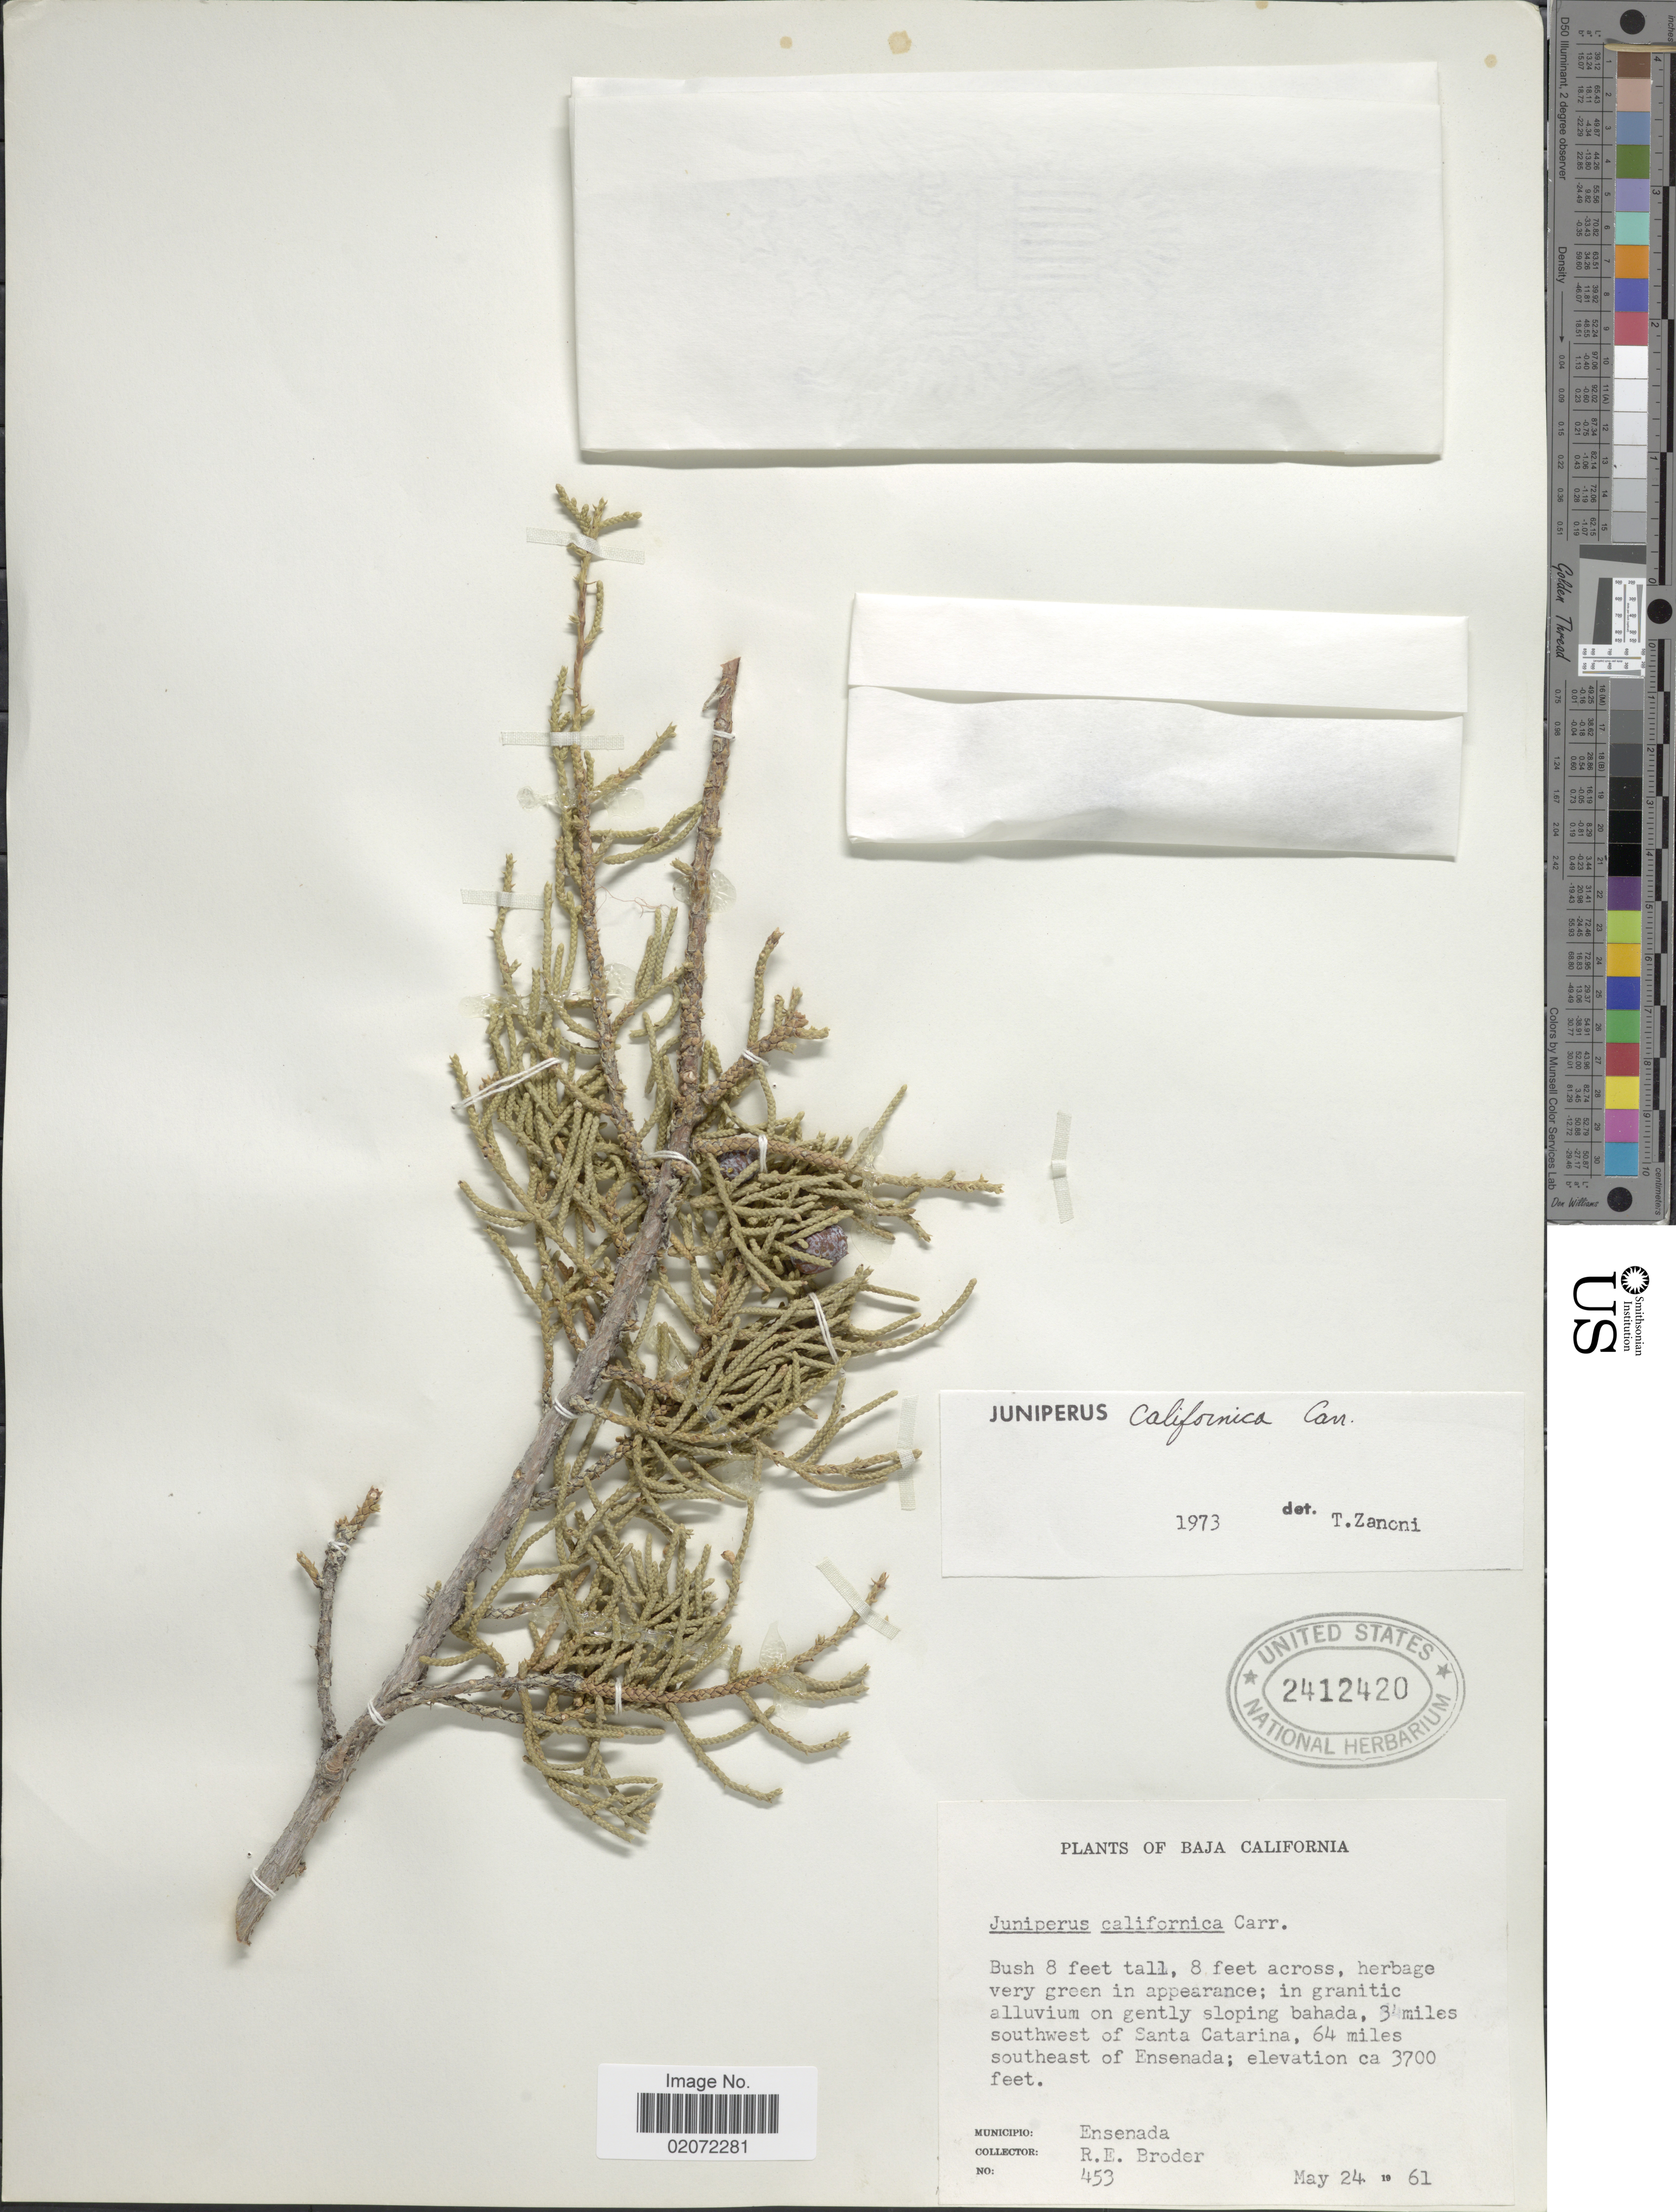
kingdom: Plantae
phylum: Tracheophyta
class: Pinopsida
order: Pinales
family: Cupressaceae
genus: Juniperus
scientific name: Juniperus californica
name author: Carrière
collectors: R. Broder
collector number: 453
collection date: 1961-05-24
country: Mexico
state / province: Baja California Norte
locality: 34 miles southwest of Santa Catarina, 64 miles southwest of Ensenada, Municipio: Ensenada.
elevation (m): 1128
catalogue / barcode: US 2412420